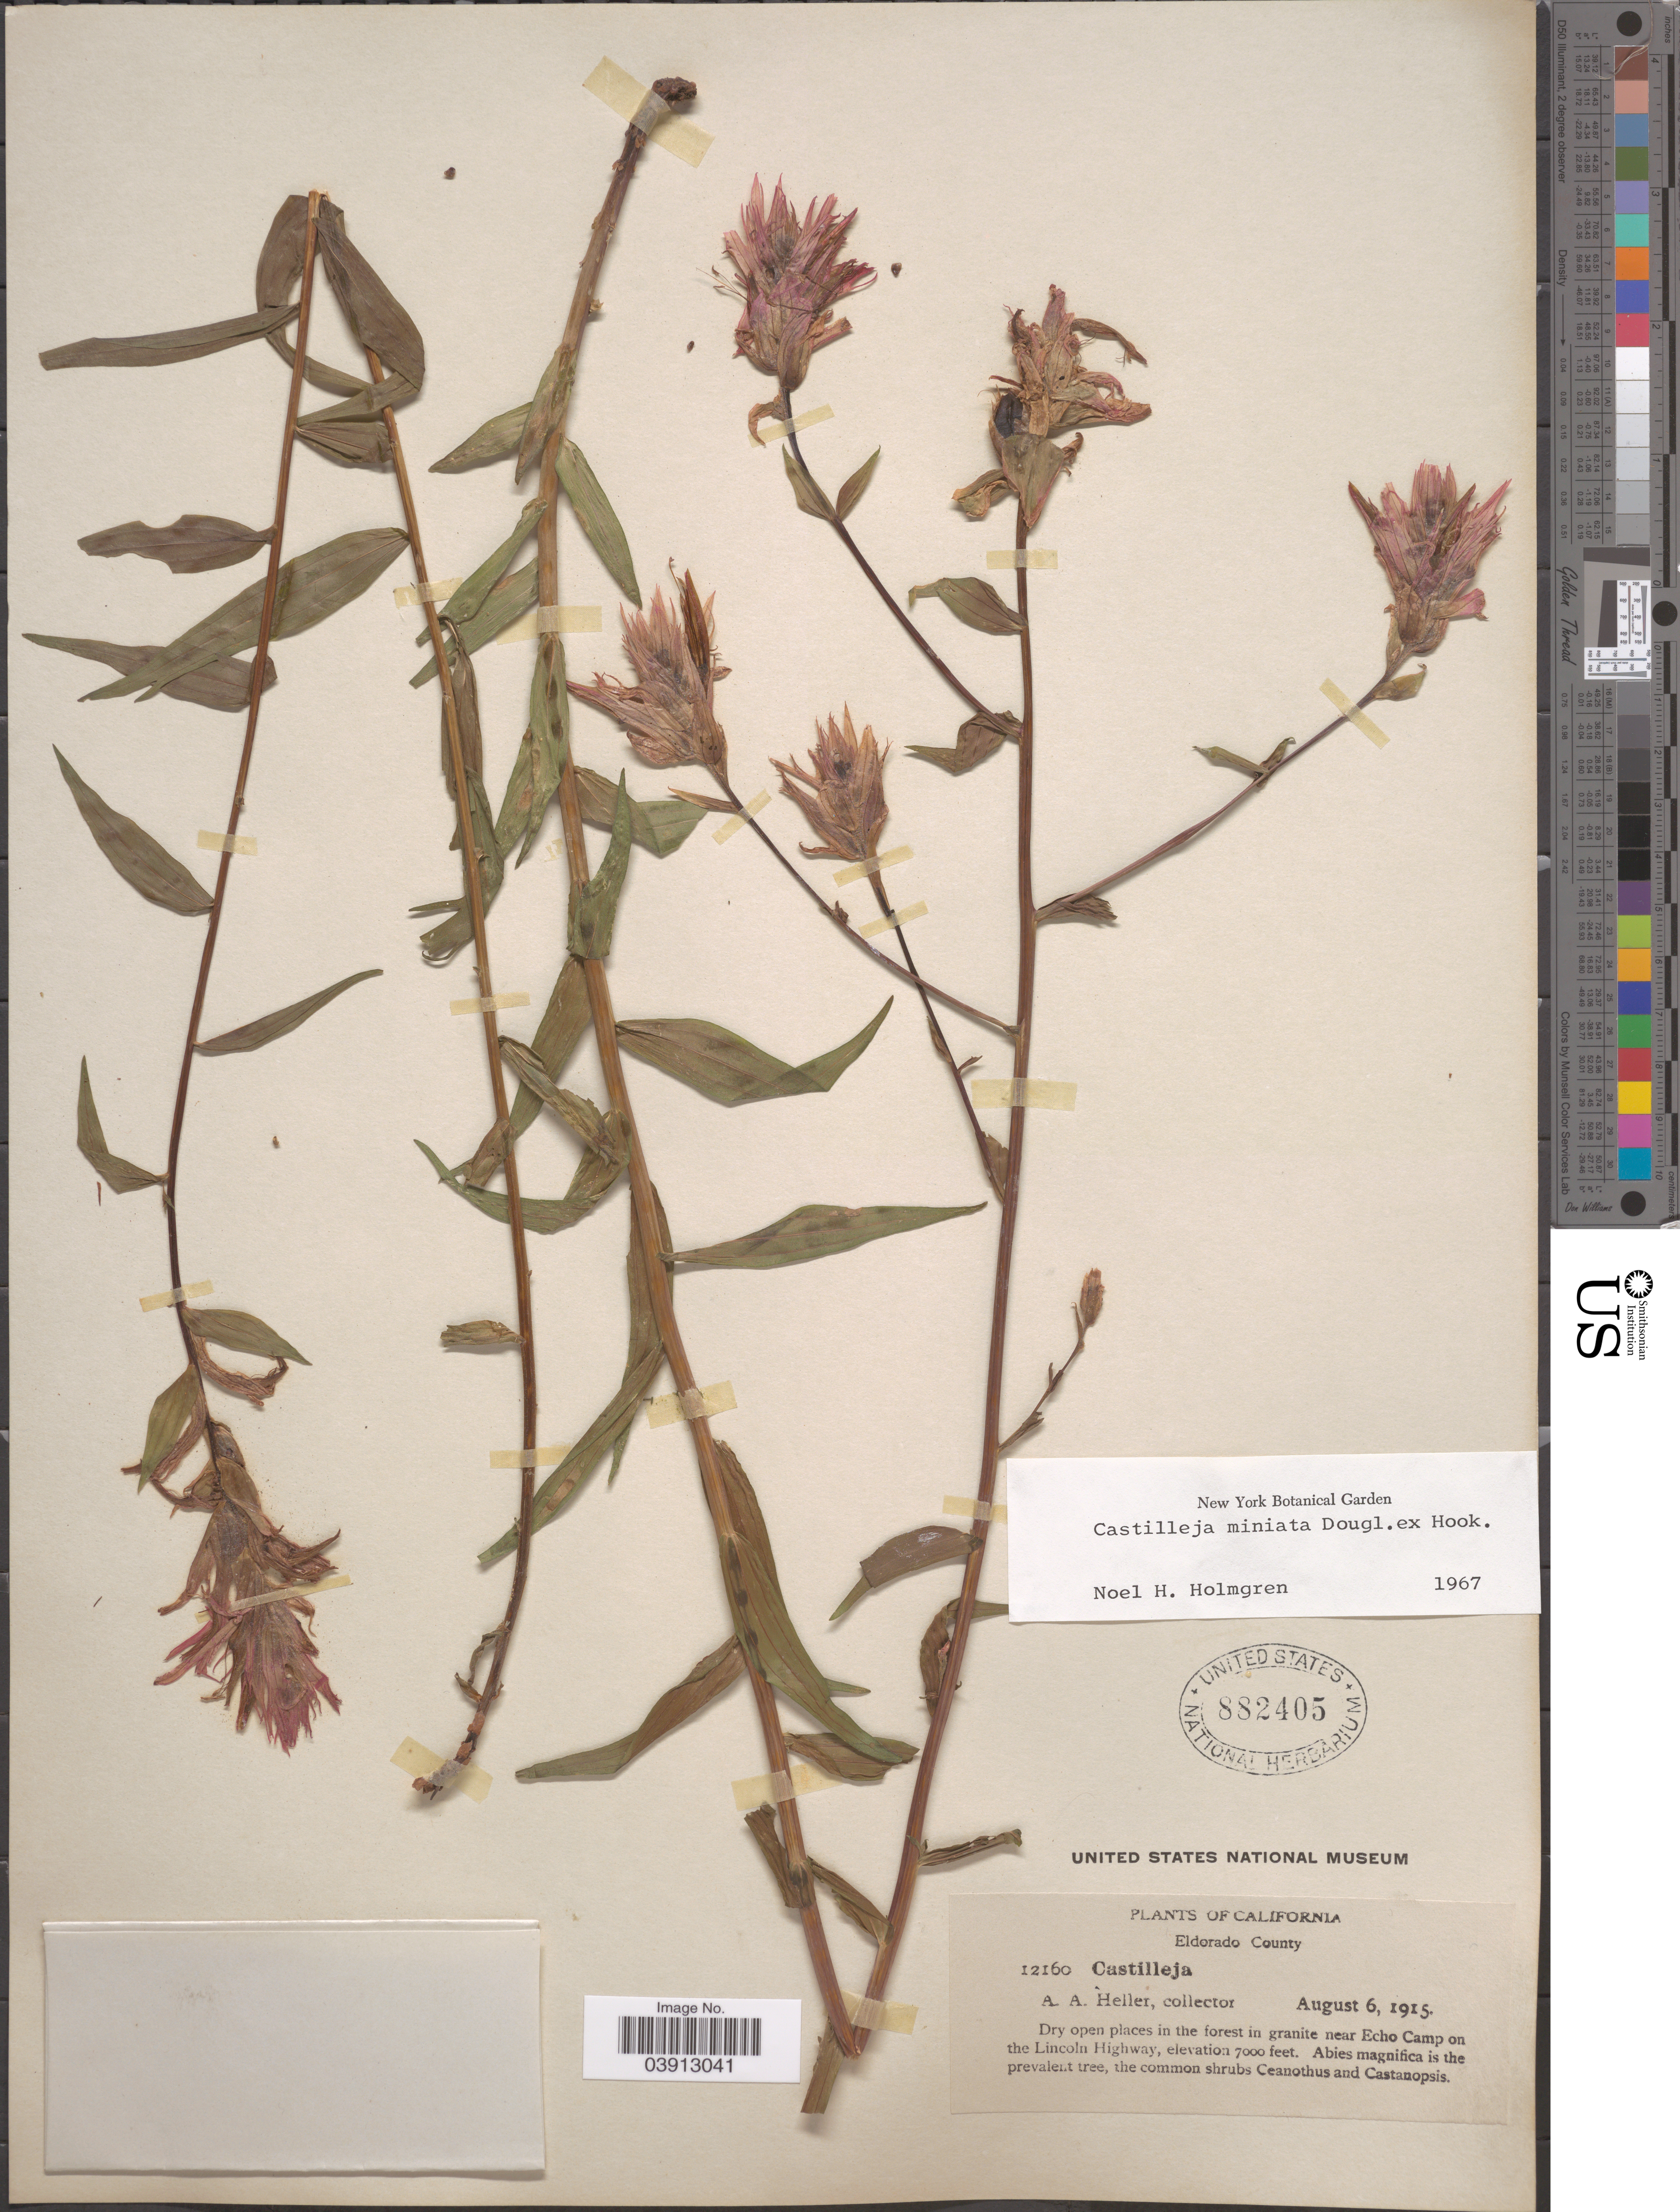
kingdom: Plantae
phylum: Tracheophyta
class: Magnoliopsida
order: Lamiales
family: Orobanchaceae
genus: Castilleja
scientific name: Castilleja miniata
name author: Douglas ex Hook.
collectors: A. A. Heller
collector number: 12160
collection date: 1915-08-06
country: United States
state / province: California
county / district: El Dorado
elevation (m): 2134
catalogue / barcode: US 882405